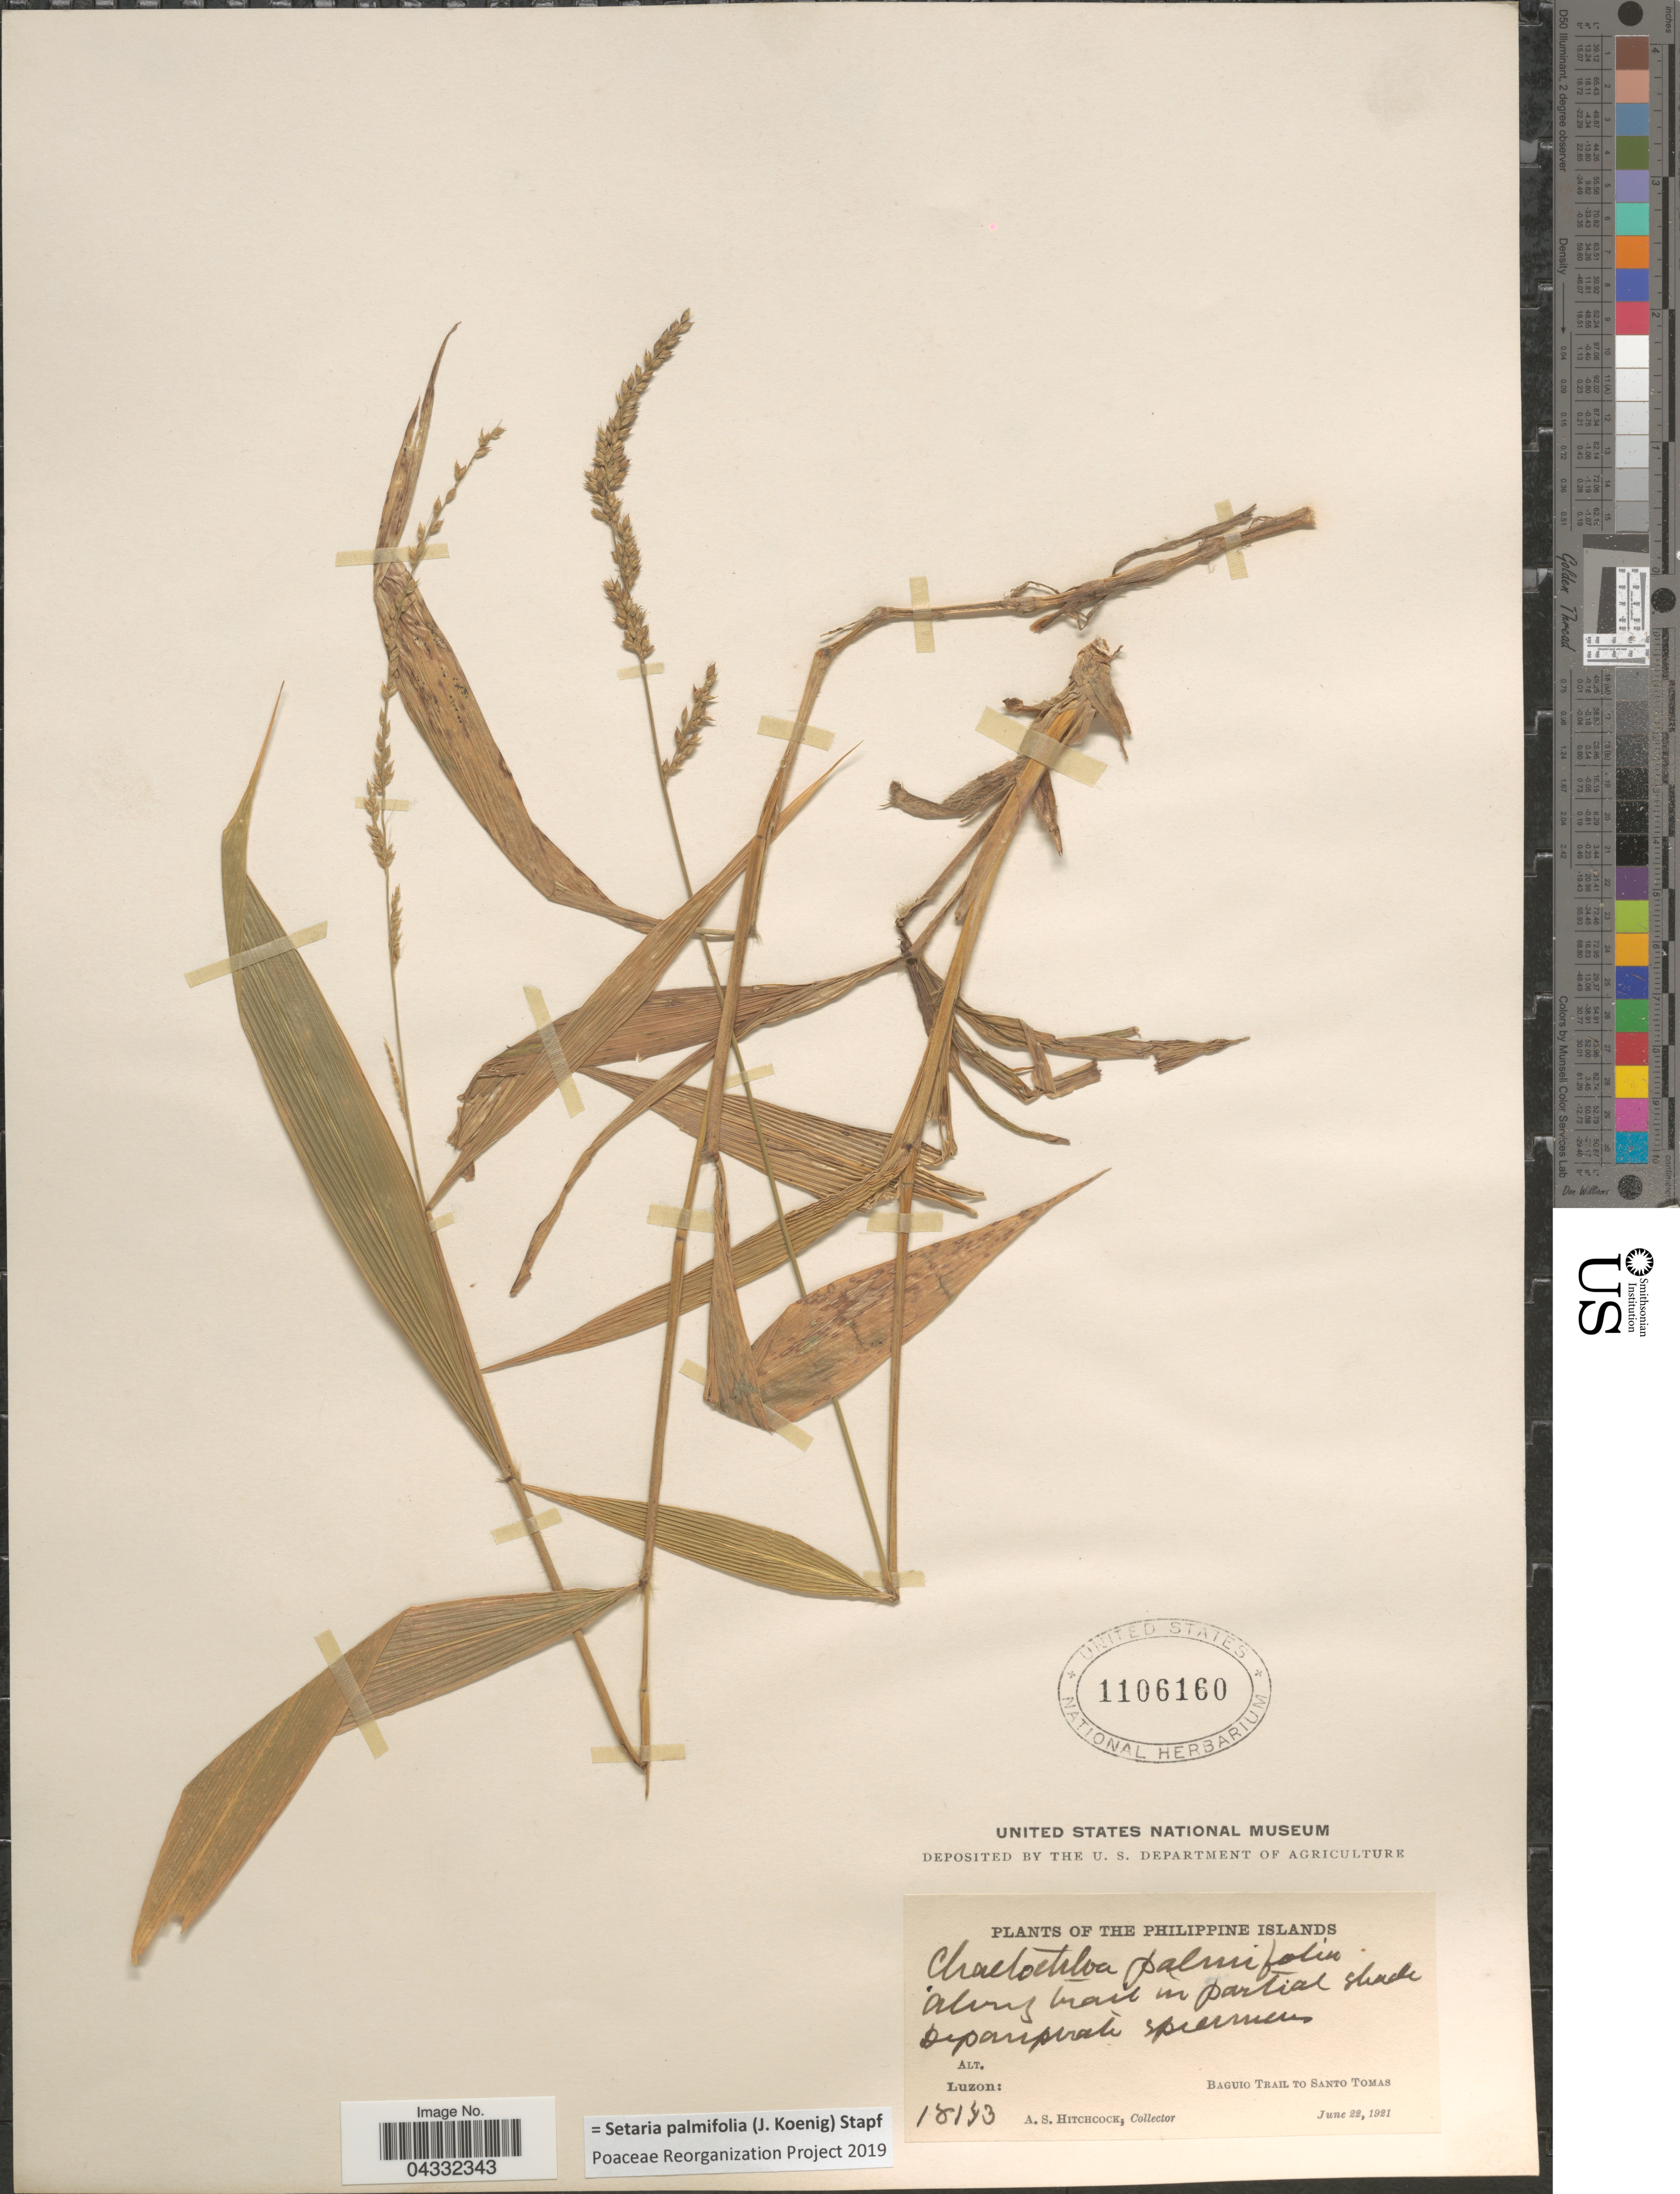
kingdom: Plantae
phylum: Tracheophyta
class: Liliopsida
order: Poales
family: Poaceae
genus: Setaria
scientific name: Setaria palmifolia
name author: (J. Koenig) Stapf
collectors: A. S. Hitchcock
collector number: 18143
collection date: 1921-06-22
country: Philippines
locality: The Philippine Islands. Luzon: Baguio Trail to Santo Tomas.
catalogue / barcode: US 1106160